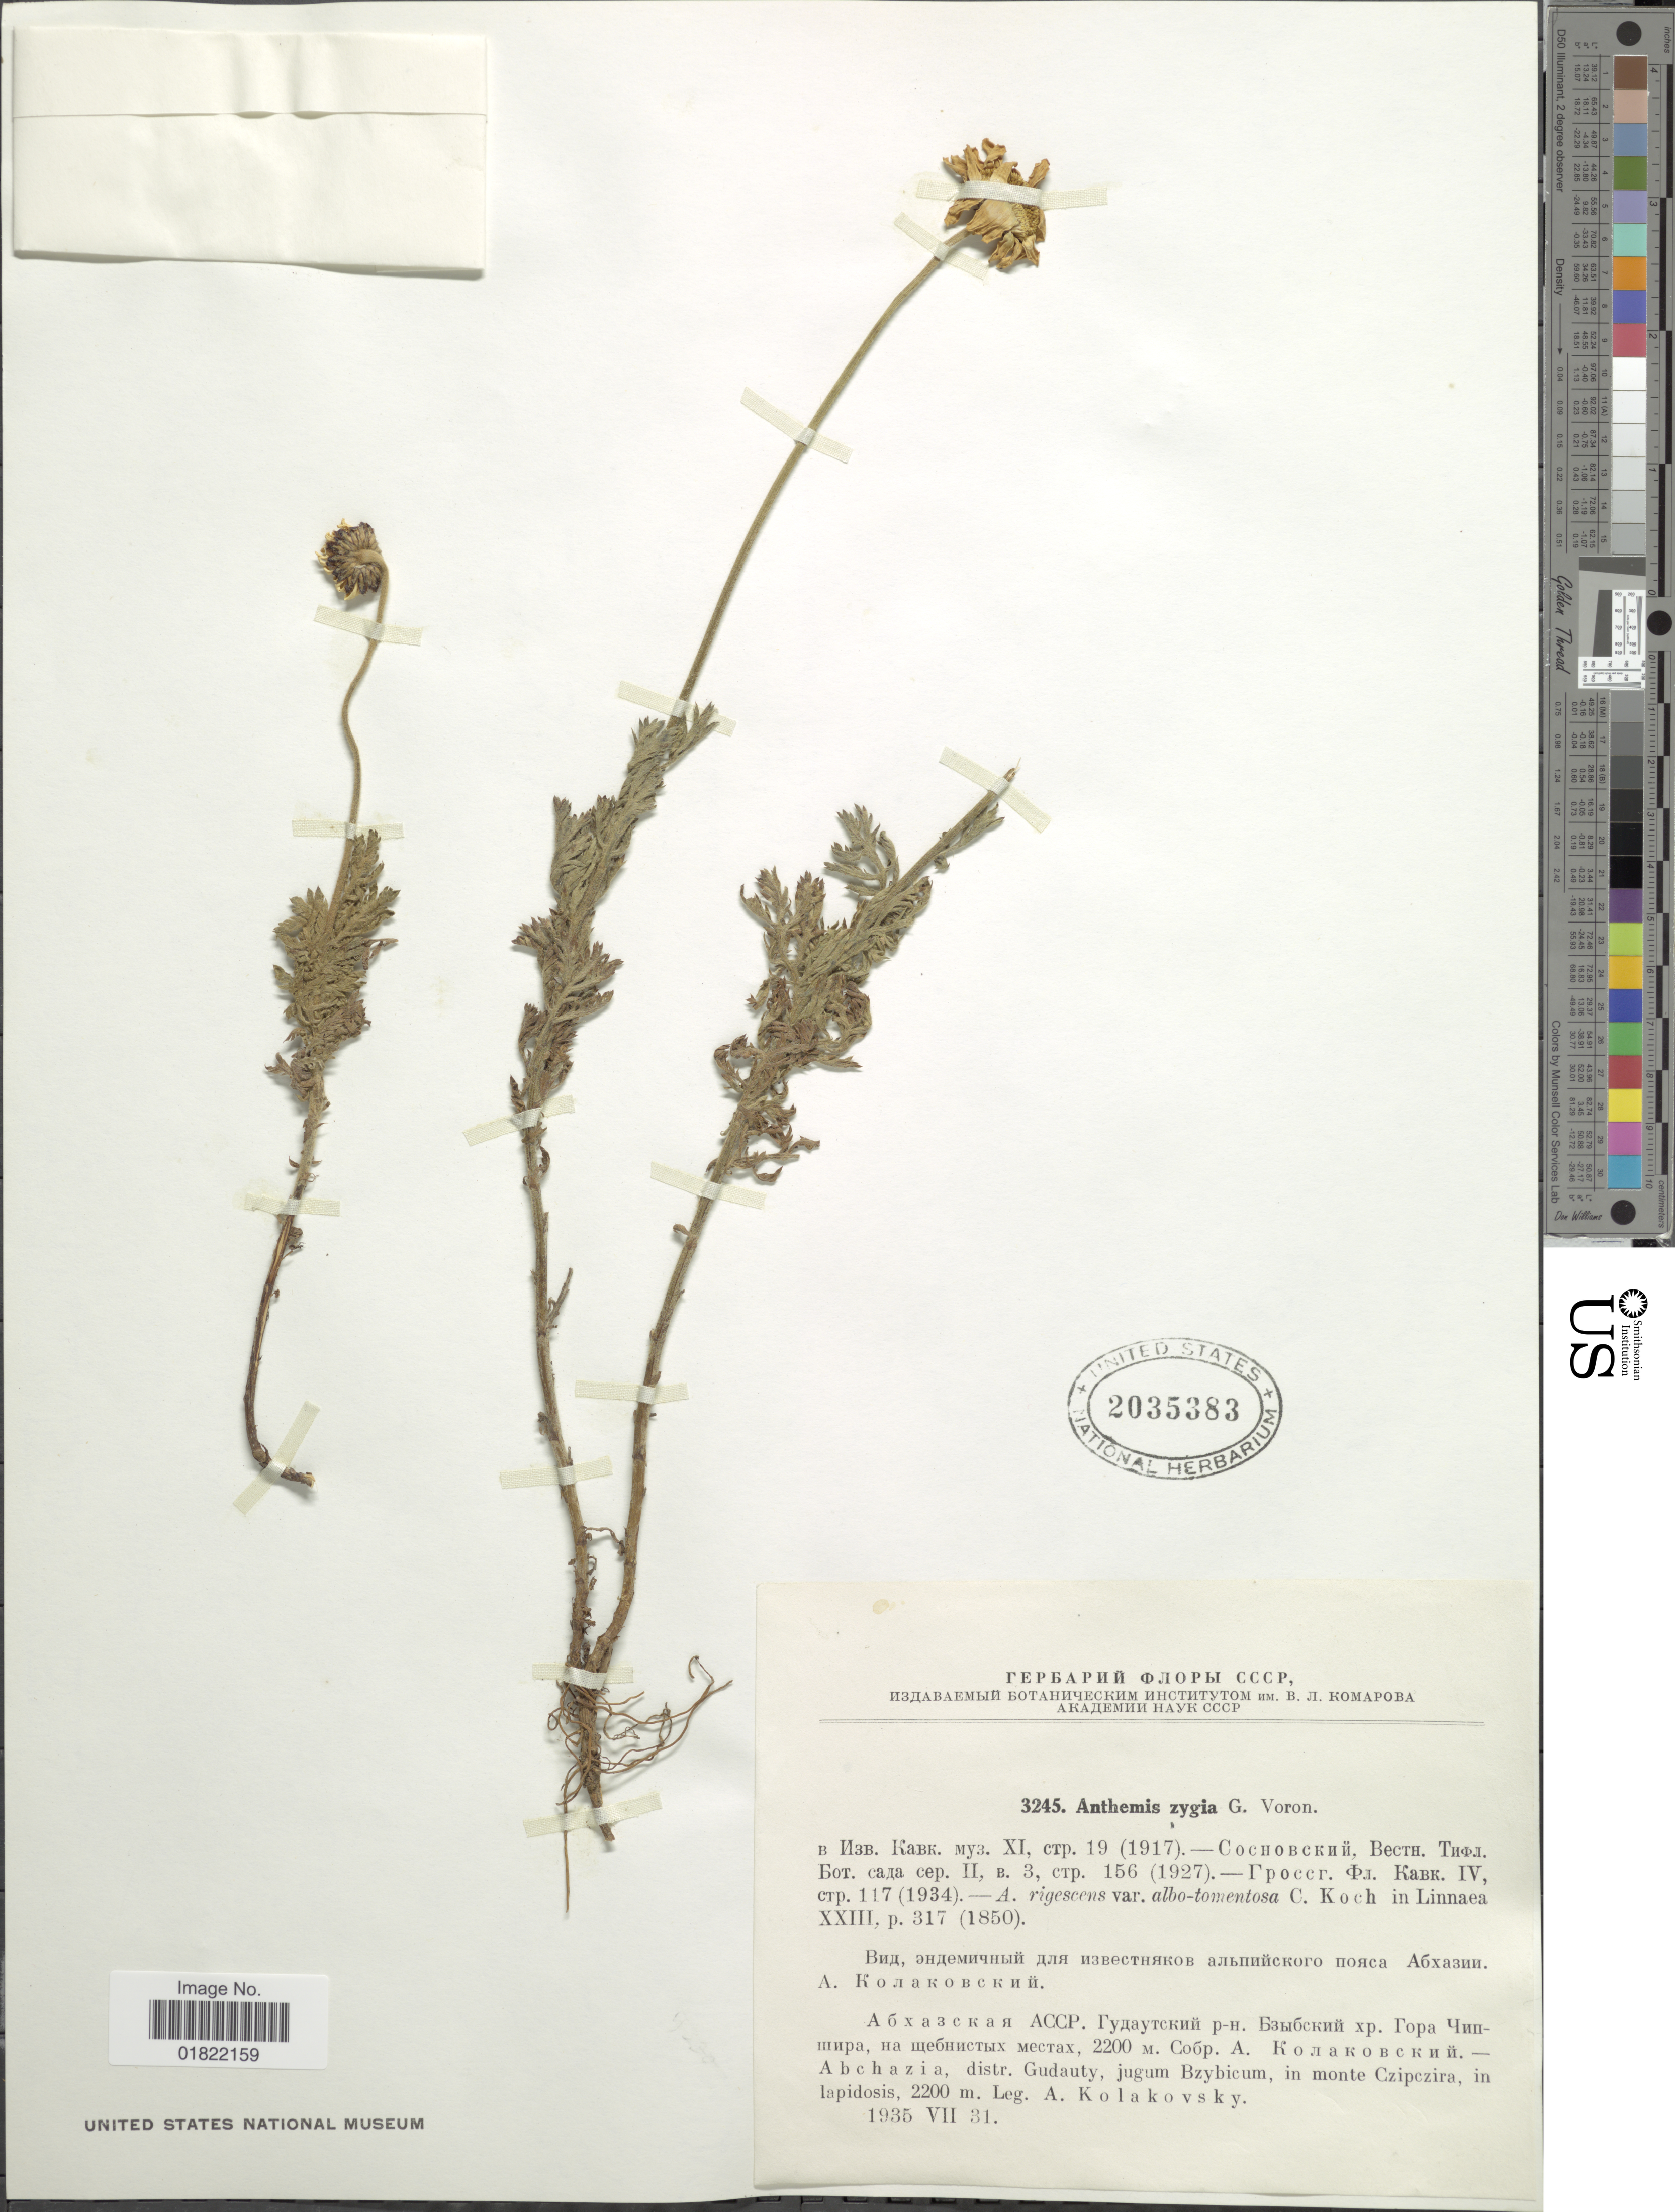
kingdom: Plantae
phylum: Tracheophyta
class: Magnoliopsida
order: Asterales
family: Asteraceae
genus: Anthemis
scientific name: Anthemis zygia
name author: Woronow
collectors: A. Kolakovsky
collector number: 3245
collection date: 1935-07-31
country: Georgia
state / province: Abkhazia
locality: Abchazia, distr. Gudauty, jugum Bzybicum, in monte Czipczira, in lapidosis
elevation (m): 2200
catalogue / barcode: US 2035383